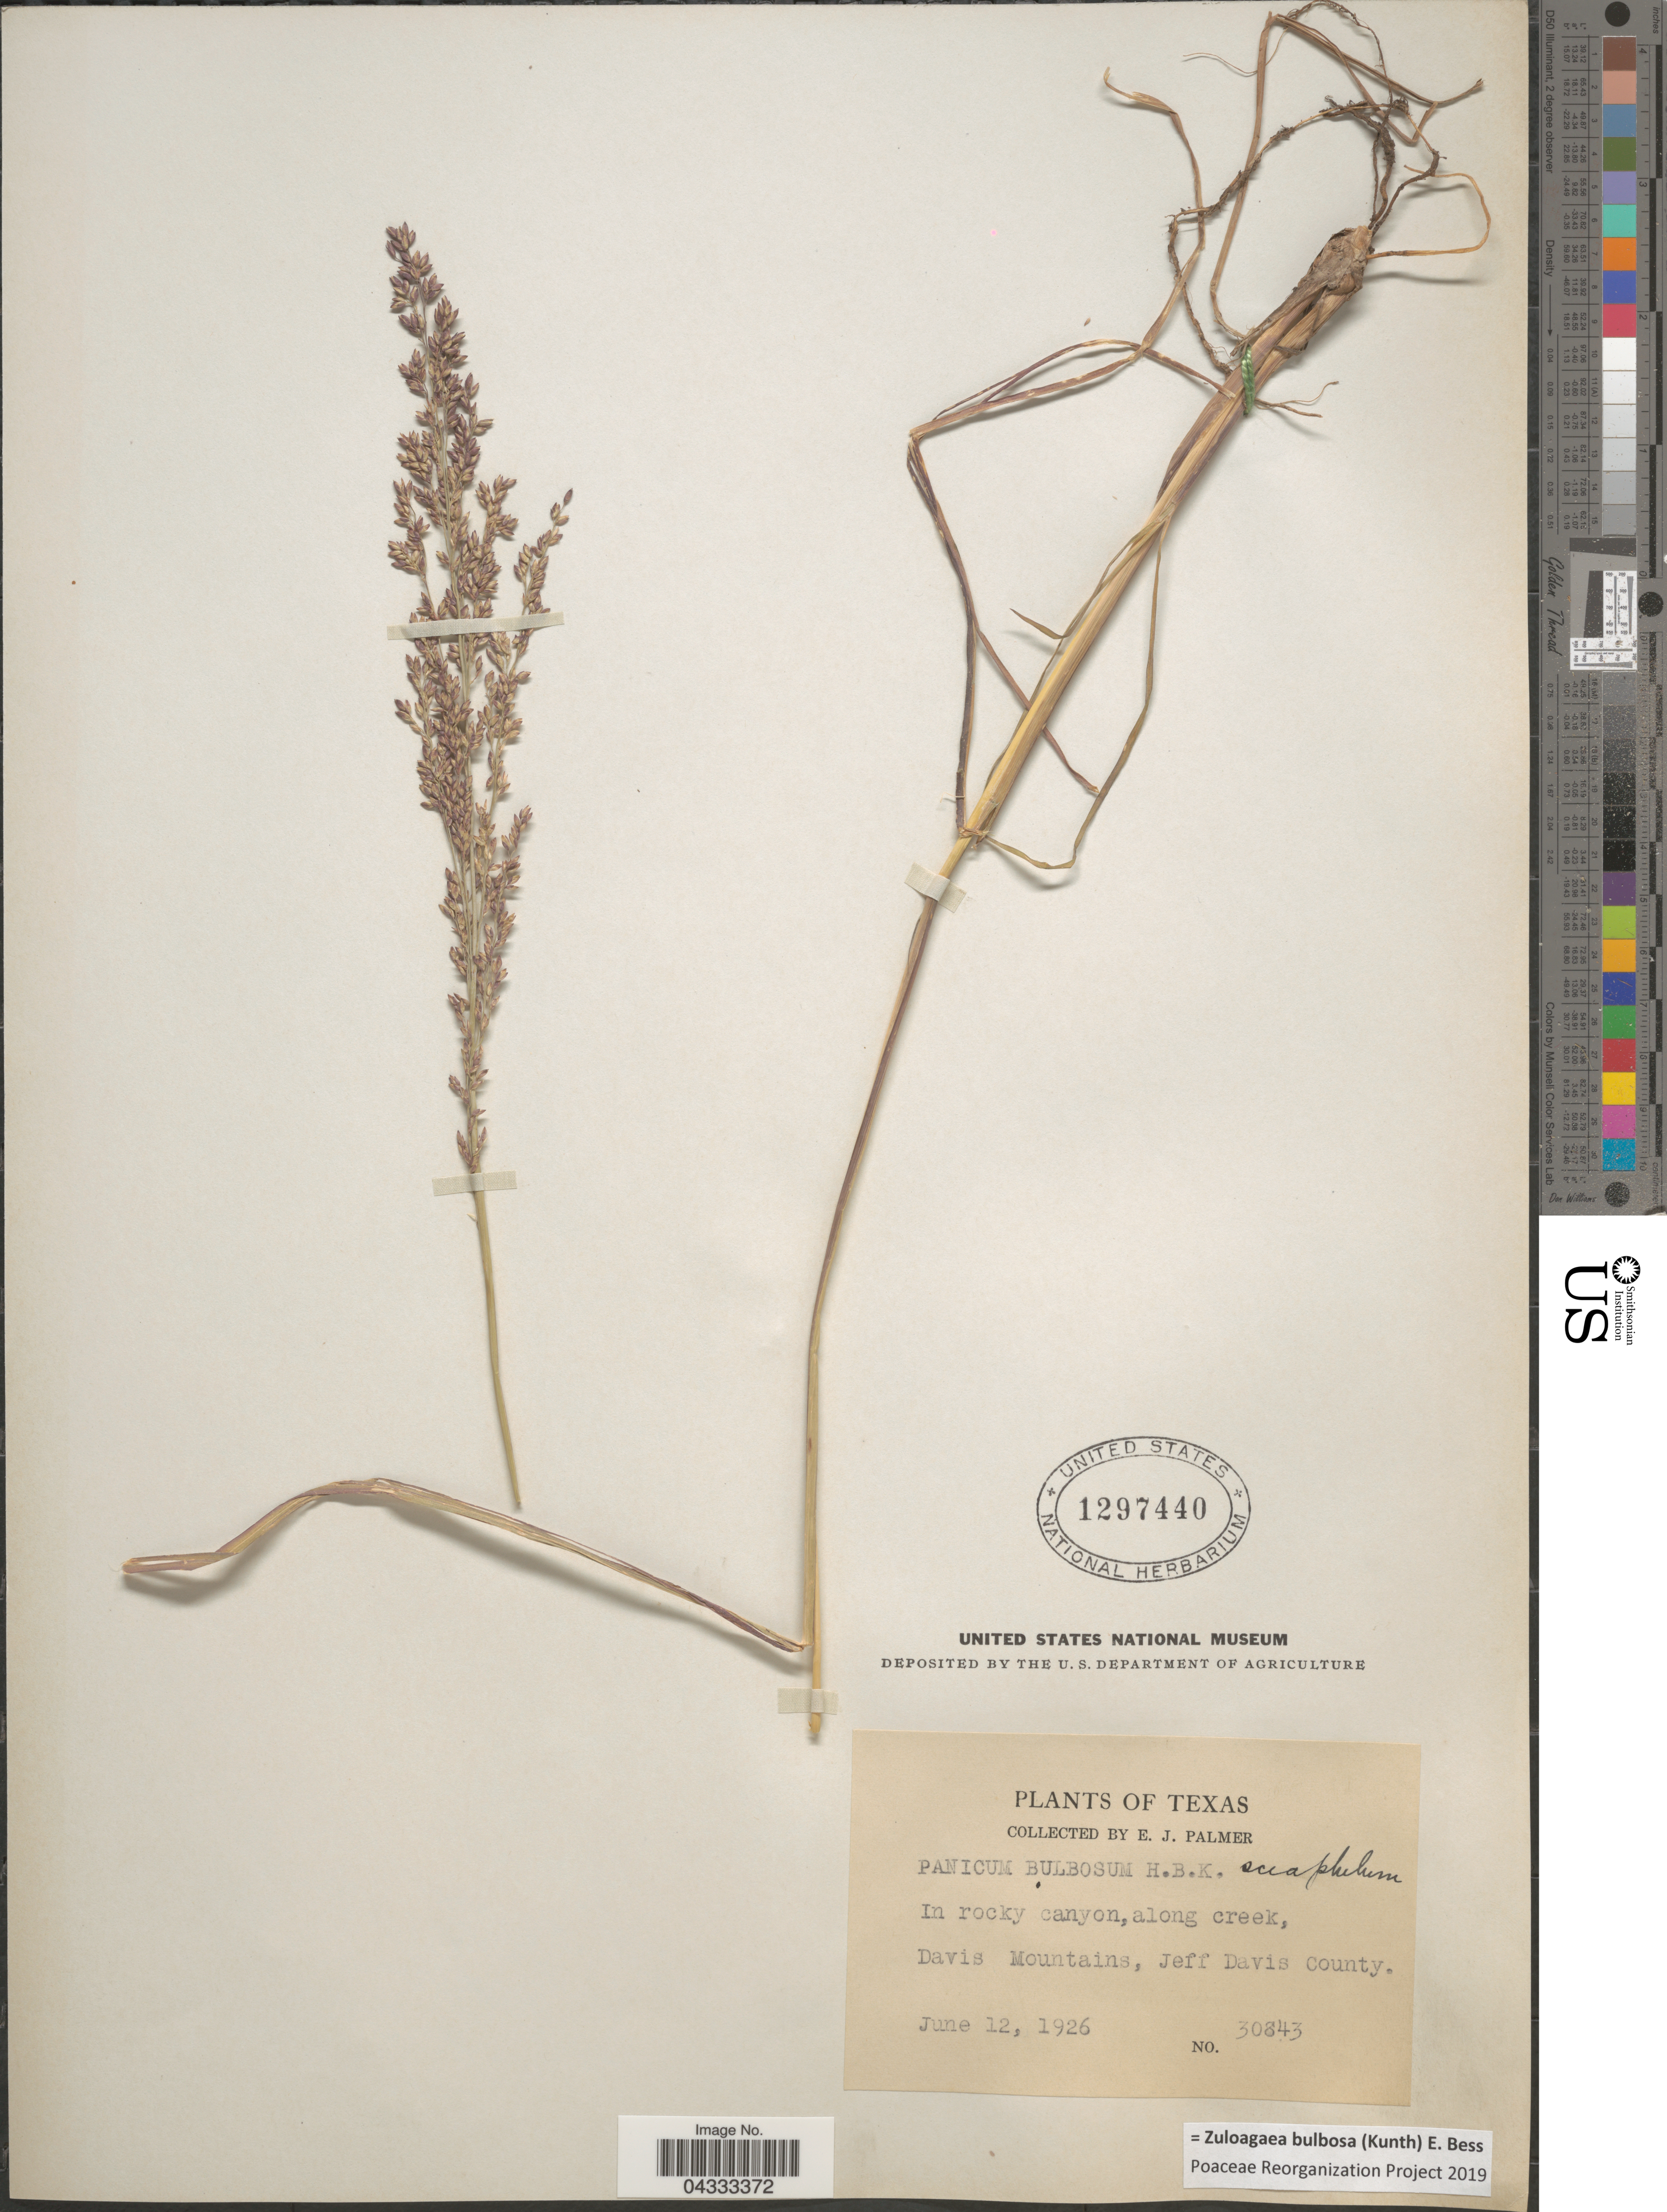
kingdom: Plantae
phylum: Tracheophyta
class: Liliopsida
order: Poales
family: Poaceae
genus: Zuloagaea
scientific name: Zuloagaea bulbosa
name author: (Kunth) E. Bess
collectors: E. J. Palmer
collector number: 30843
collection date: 1926-06-12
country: United States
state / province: Texas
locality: In rocky canyon, along creek, Davis Mountains, Jeff Davis County.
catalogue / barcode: US 1297440